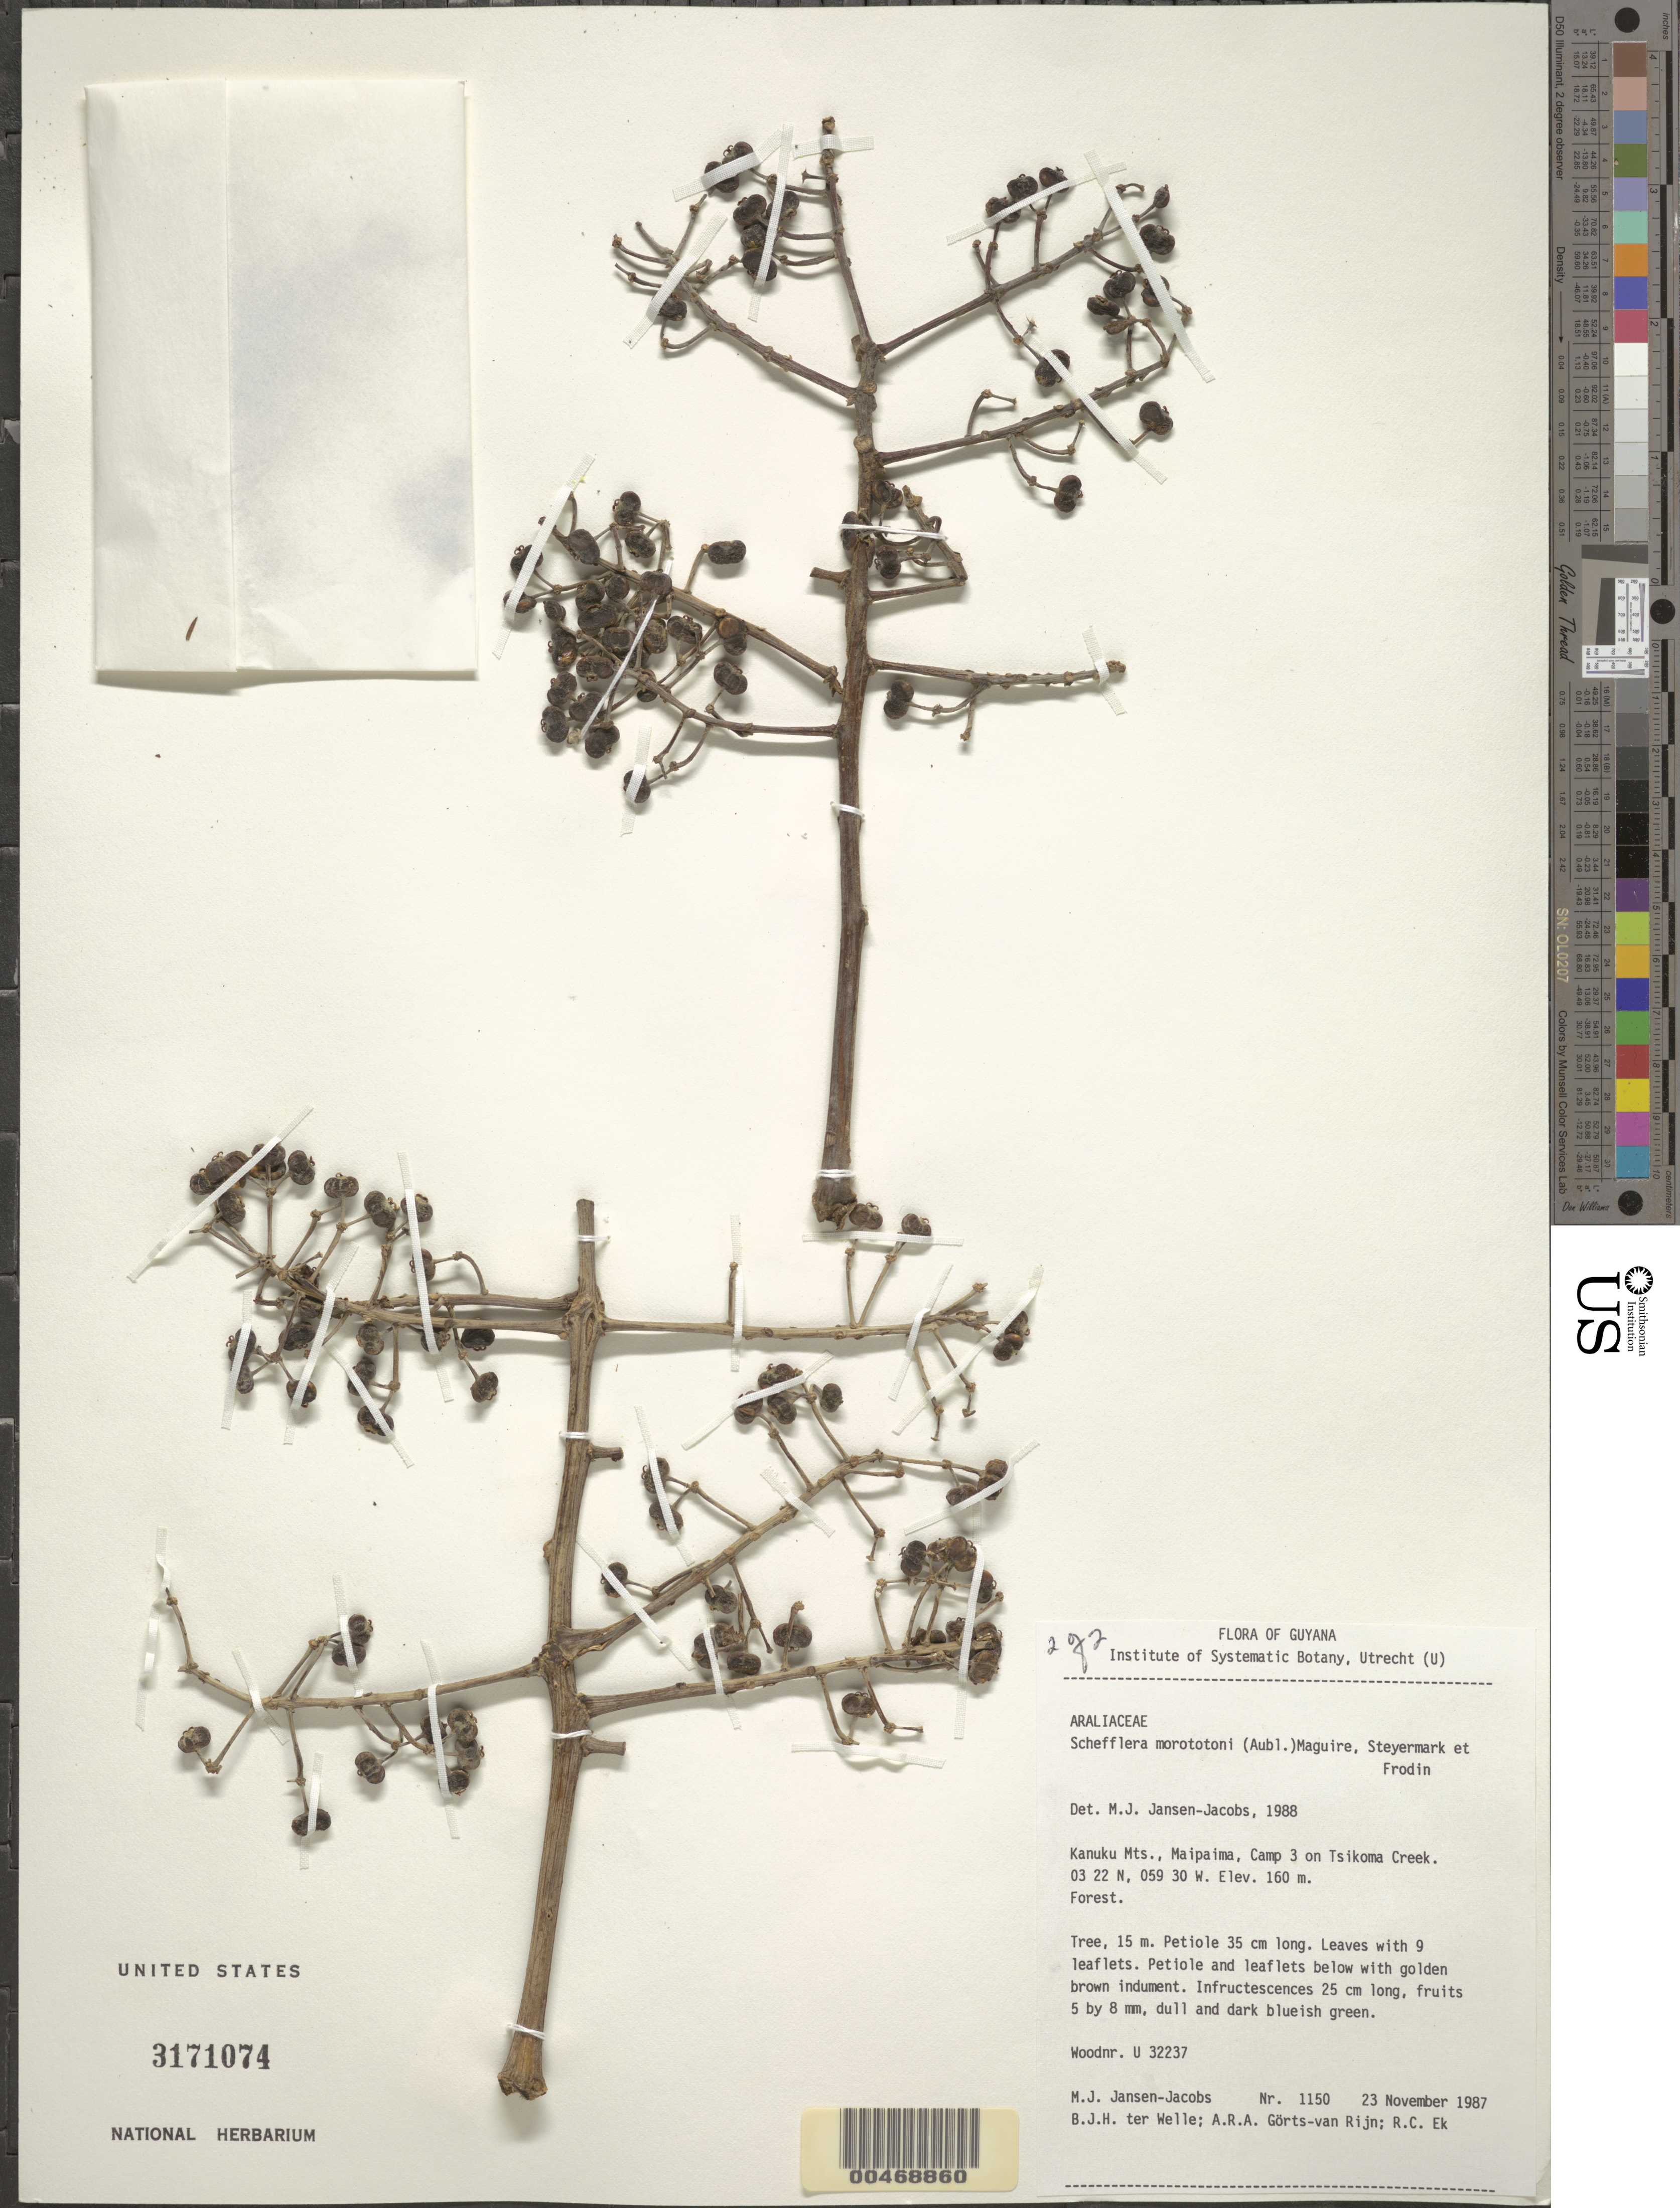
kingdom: Plantae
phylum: Tracheophyta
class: Magnoliopsida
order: Apiales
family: Araliaceae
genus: Schefflera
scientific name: Schefflera morototoni (Aubl.) Maguire, Steyerm. & Frodin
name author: (Aubl.) Maguire et al.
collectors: M. J. Jansen-Jacobs, B. Welle, A. .R. A. Görts-van Rijn & R. C. Ek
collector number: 1150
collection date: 1987-11-23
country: Guyana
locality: Kanuku Mts., Maipaima, Camp 3 on Tsikoma Creek.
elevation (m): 1600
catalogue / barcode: US 3171074